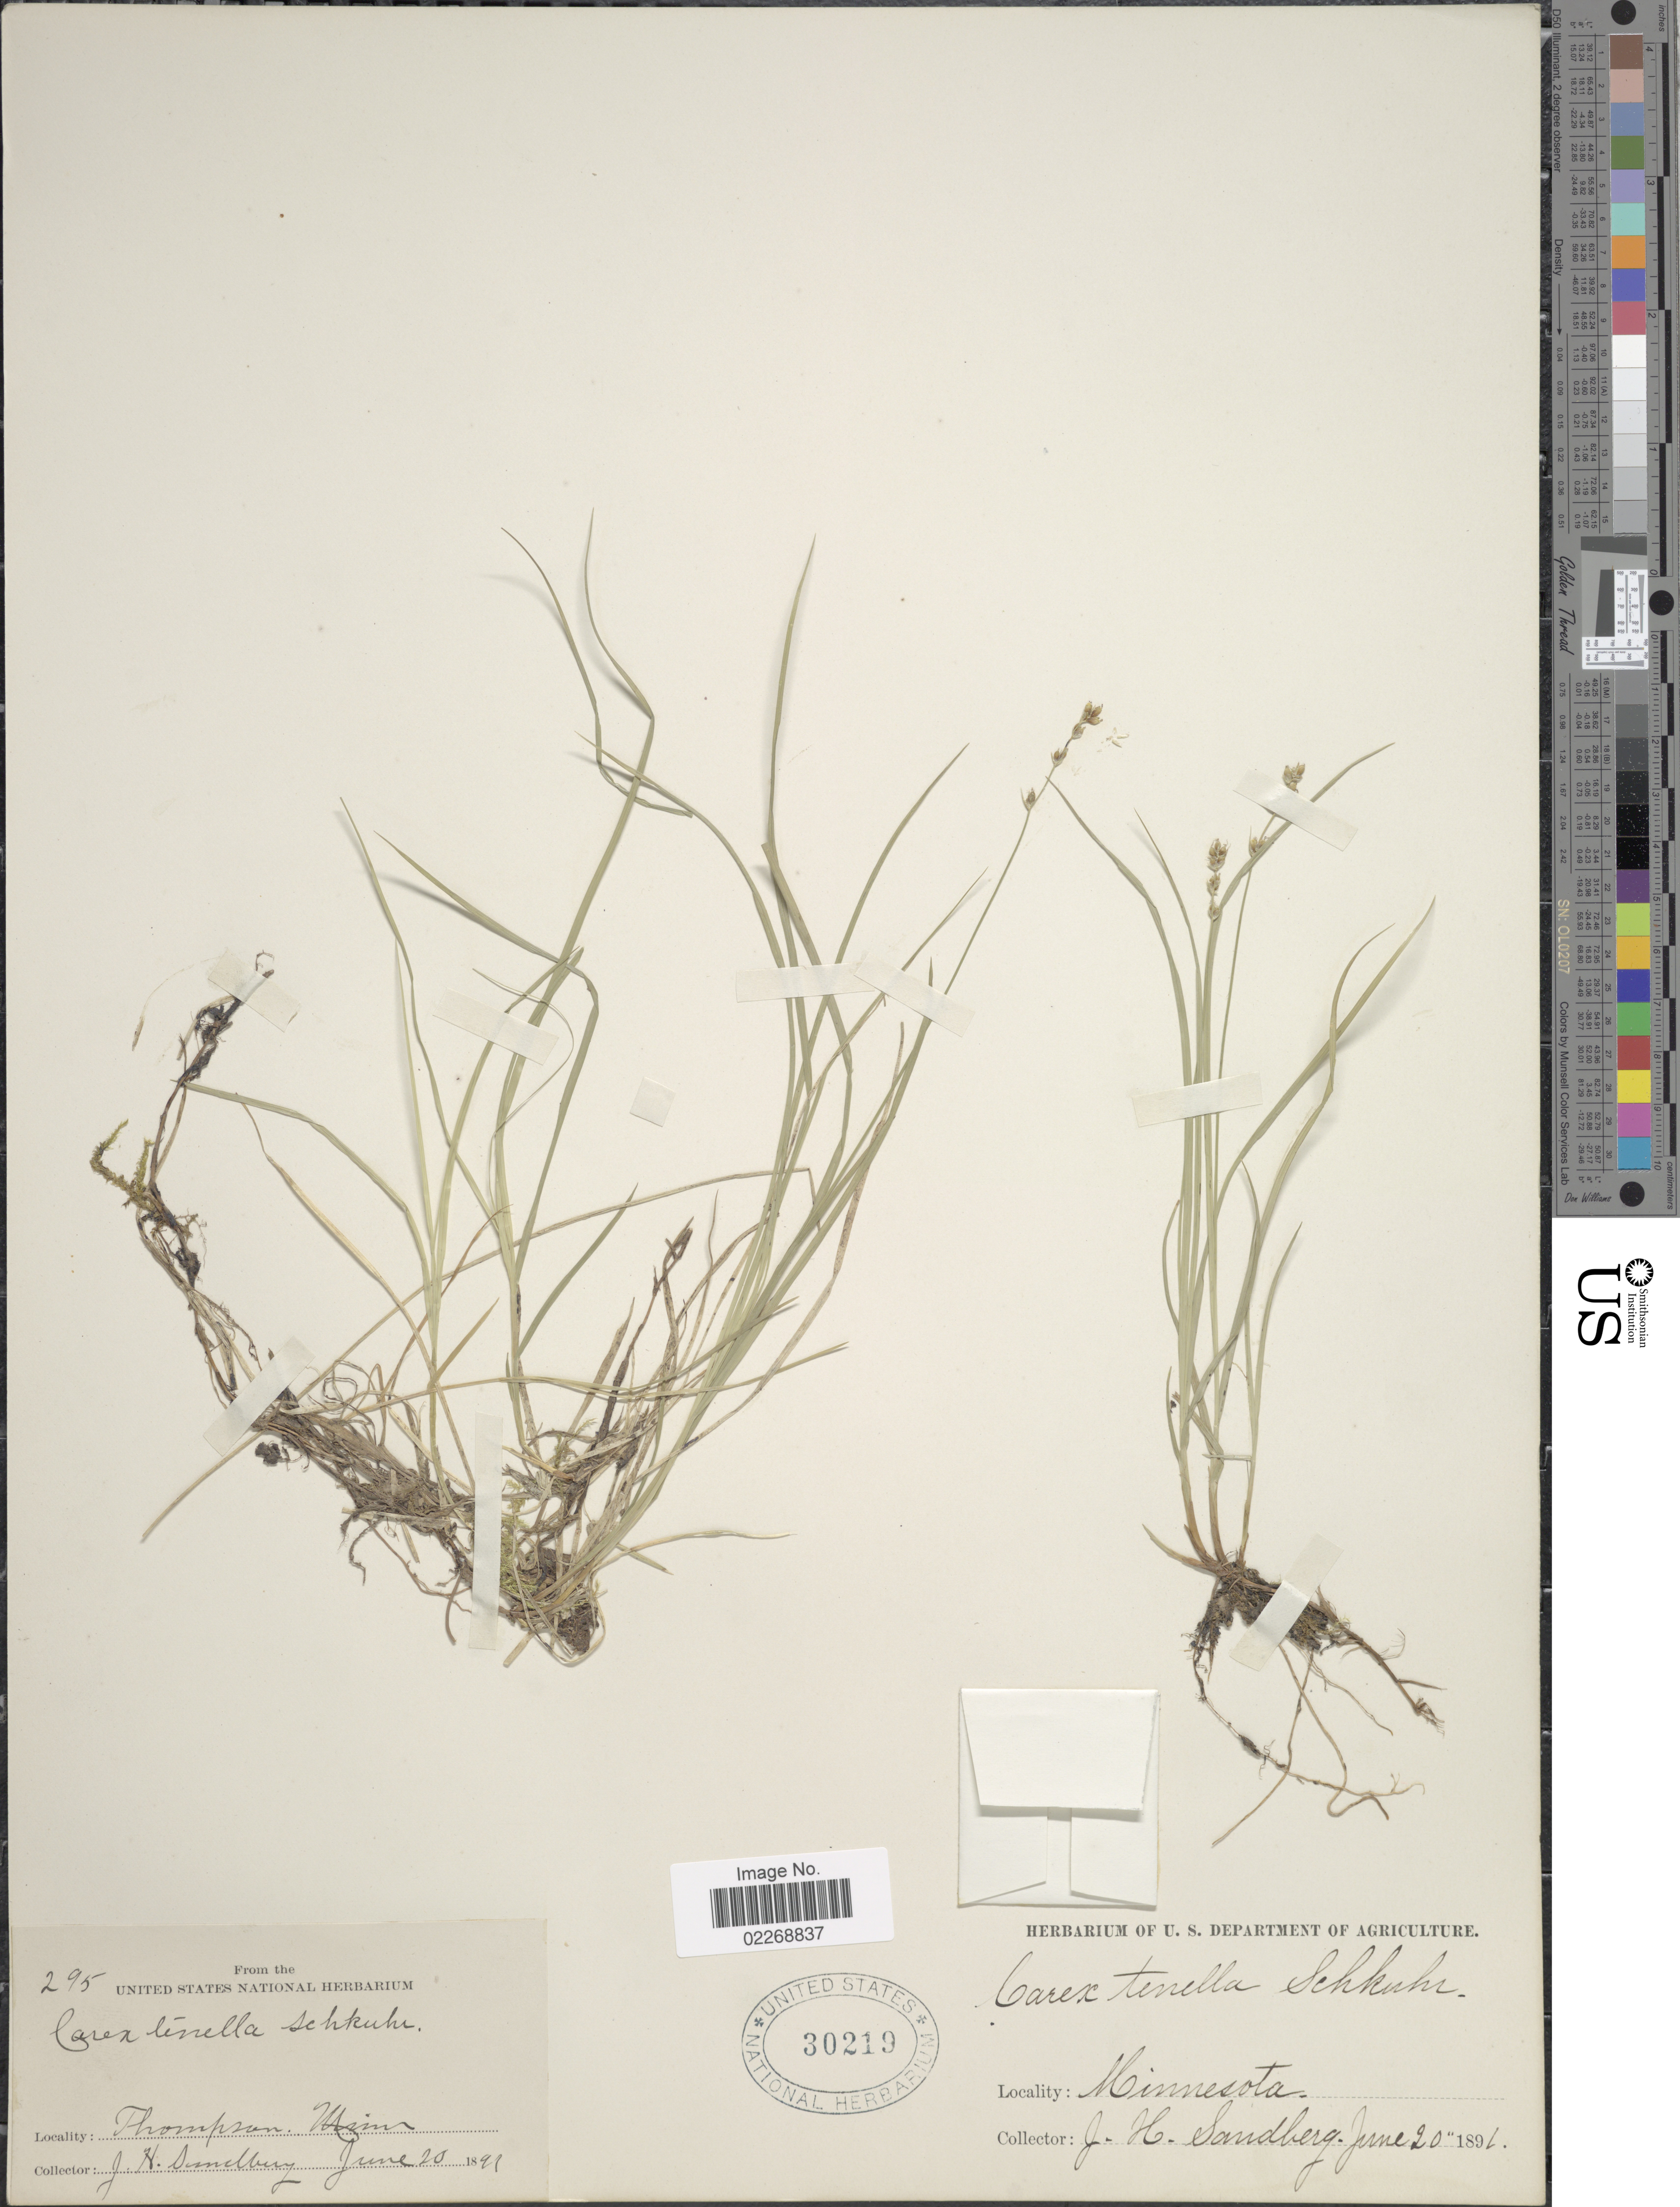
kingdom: Plantae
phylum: Tracheophyta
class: Liliopsida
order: Poales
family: Cyperaceae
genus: Carex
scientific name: Carex disperma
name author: Dewey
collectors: J. H. Sandberg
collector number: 295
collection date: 1891-06-20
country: United States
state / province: Minnesota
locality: Thompson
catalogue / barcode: US 30219